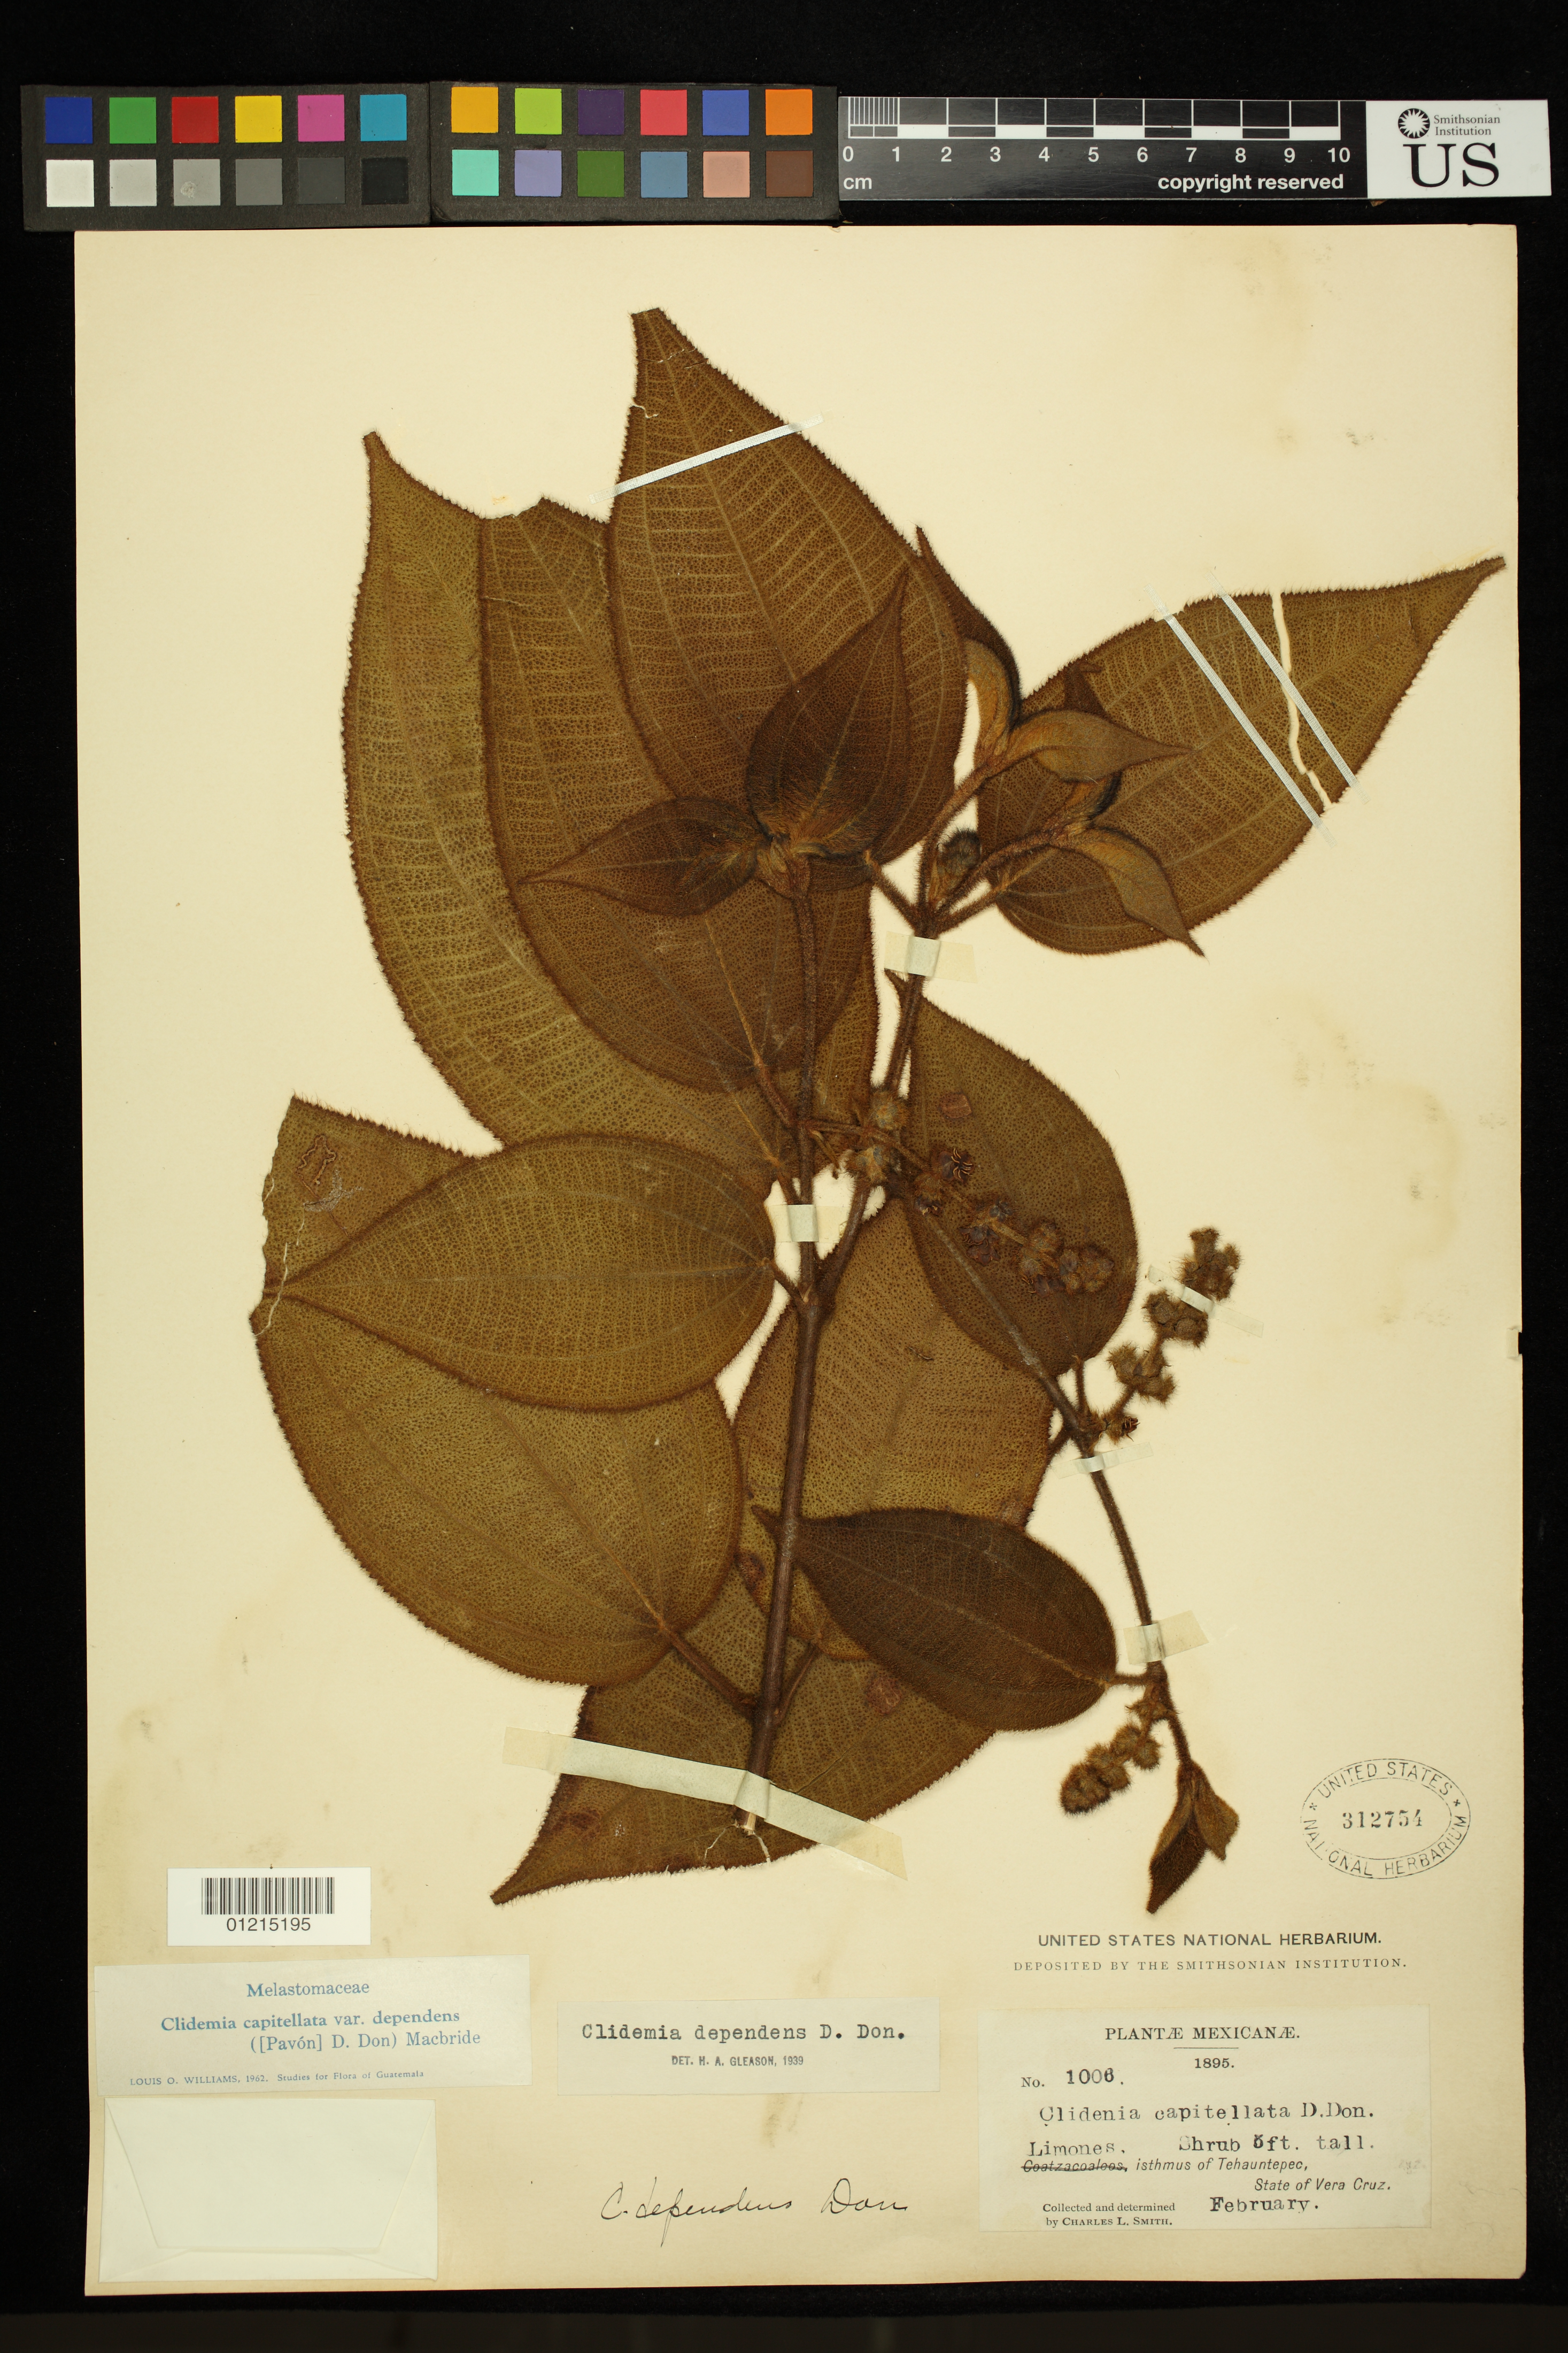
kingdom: Plantae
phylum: Tracheophyta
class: Magnoliopsida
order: Myrtales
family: Melastomataceae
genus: Clidemia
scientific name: Clidemia capitellata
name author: (Bonpl.) D. Don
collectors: C. L. Smith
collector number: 1006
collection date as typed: Feb 1895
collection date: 1895-02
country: Mexico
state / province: Veracruz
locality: Coatzacoalcos, Isthmus of Tehuantepec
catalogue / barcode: US 312754